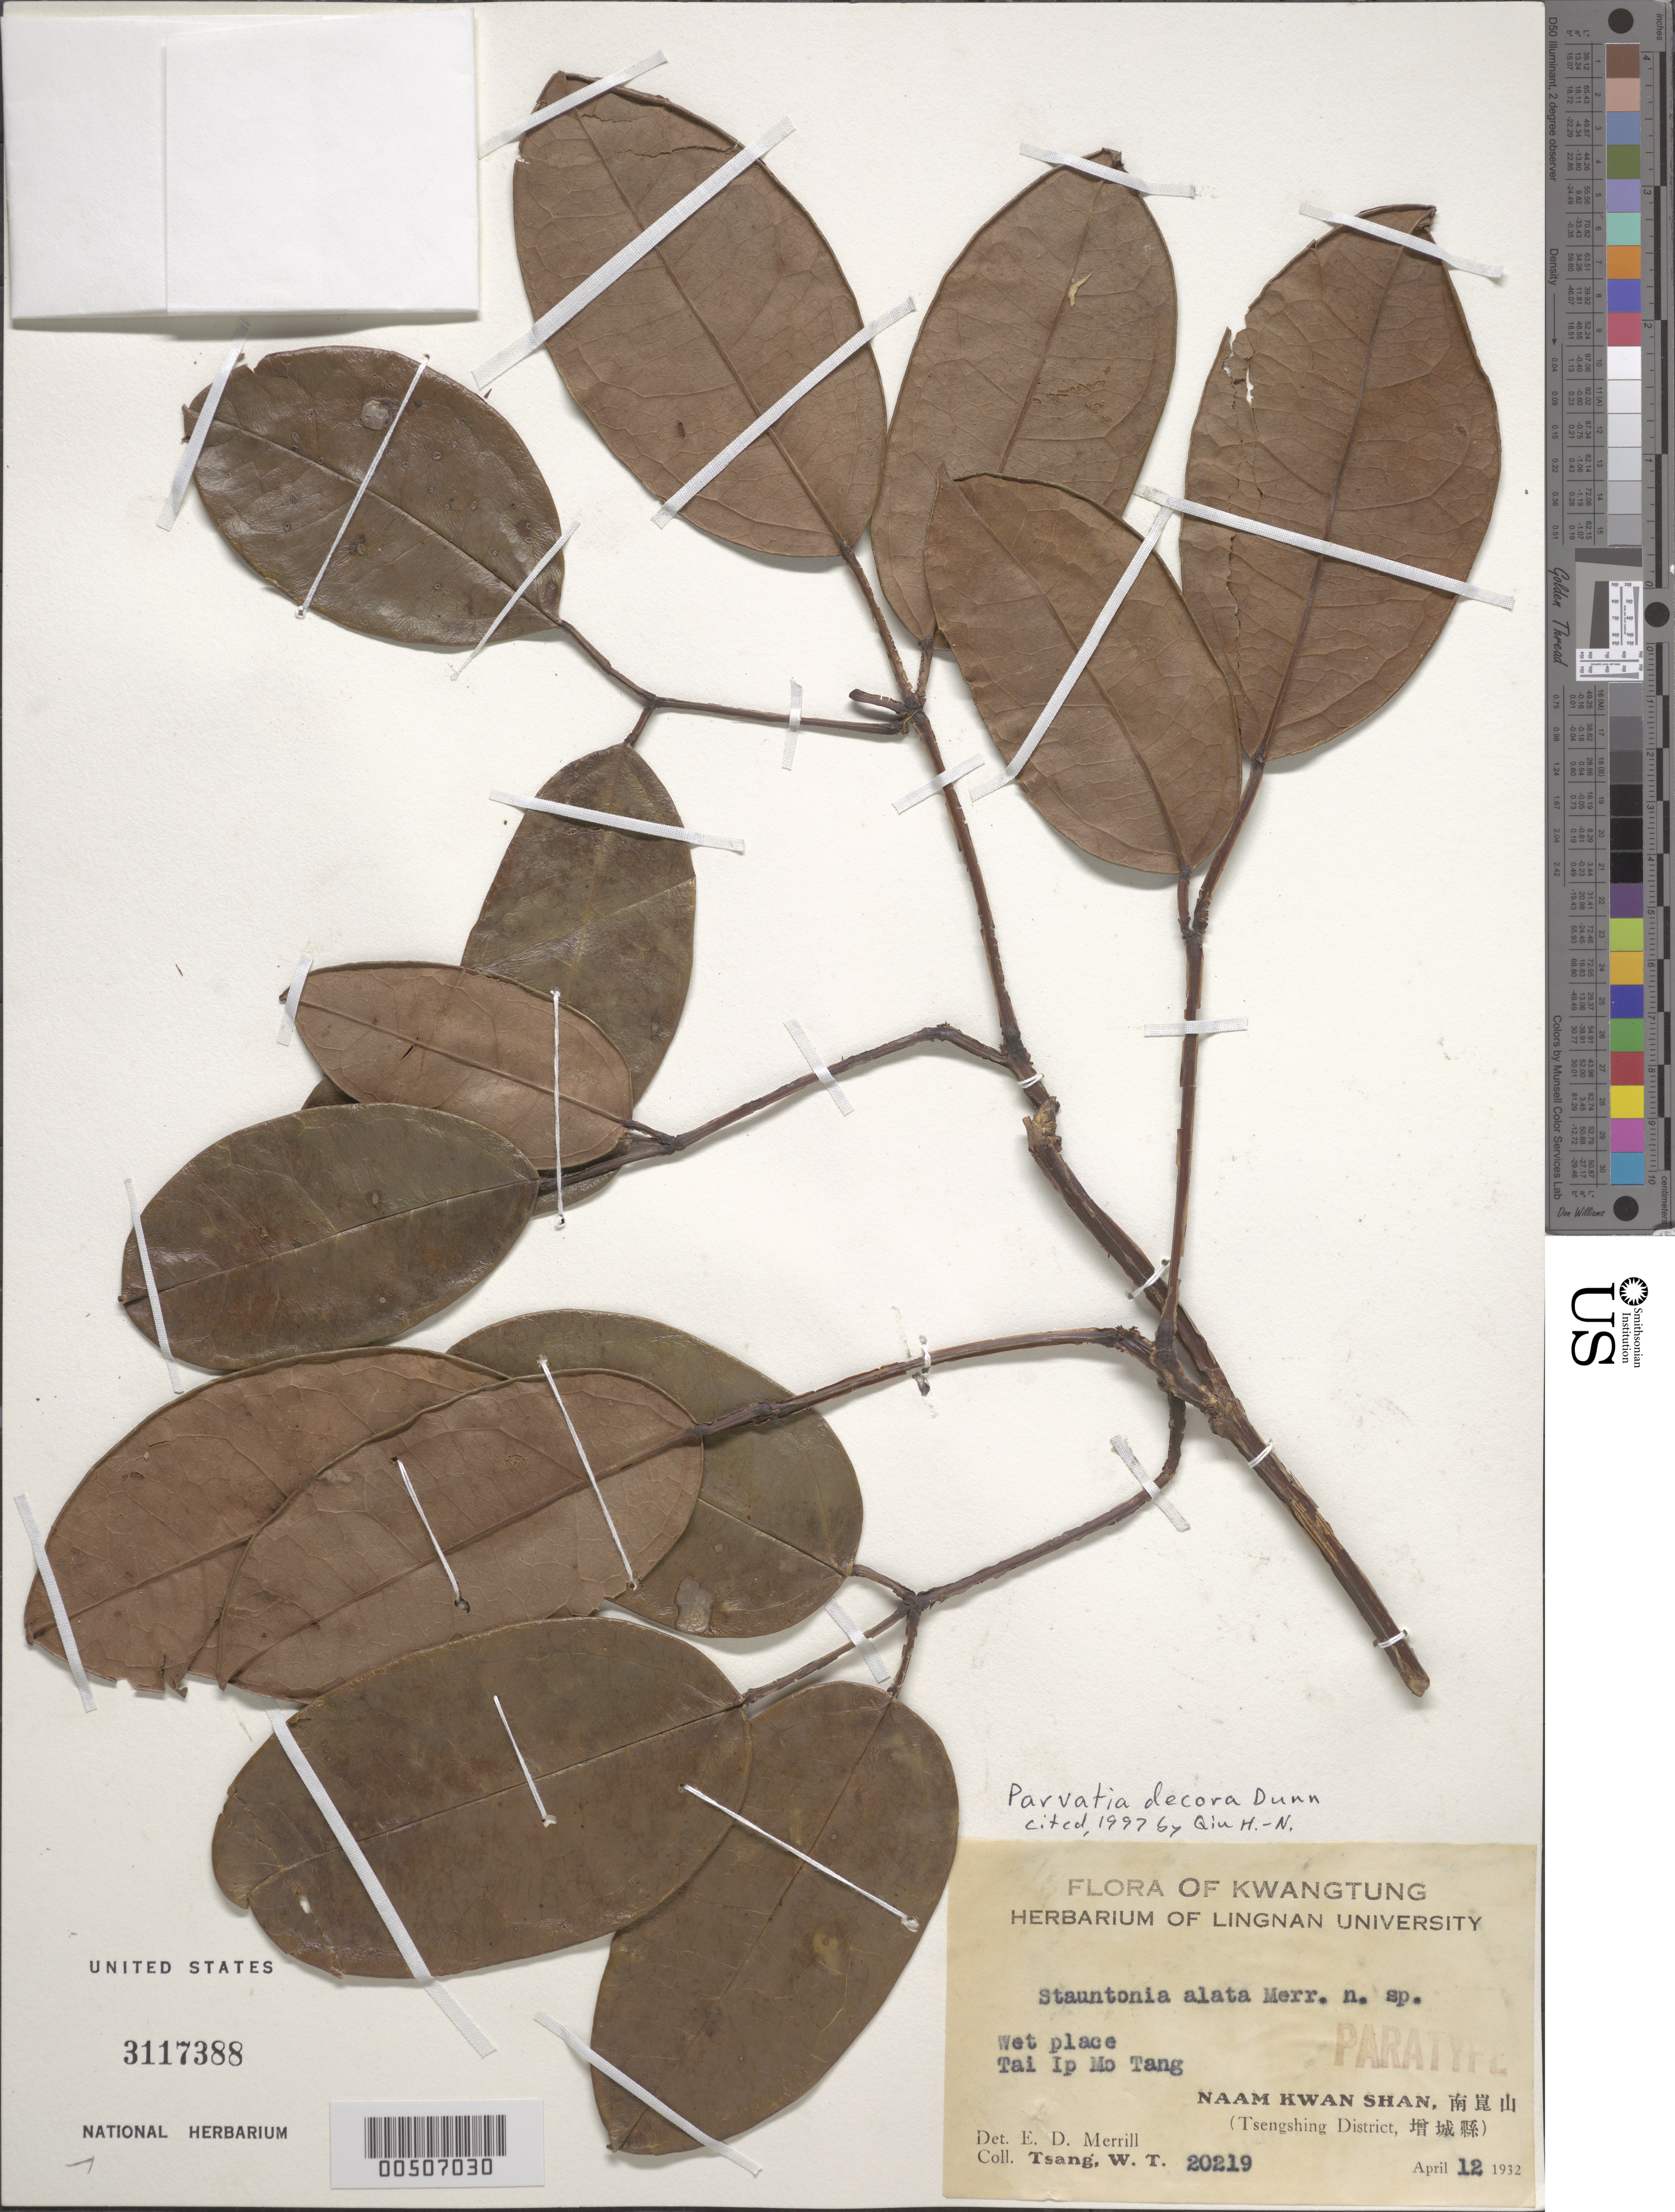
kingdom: Plantae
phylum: Tracheophyta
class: Magnoliopsida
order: Ranunculales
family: Lardizabalaceae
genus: Parvatia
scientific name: Parvatia decora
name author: Dunn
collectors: W. T. Tsang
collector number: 20219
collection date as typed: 12 Apr 1932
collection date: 1932-04-12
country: China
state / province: Guangdong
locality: Naam kwan shan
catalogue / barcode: US 3117388